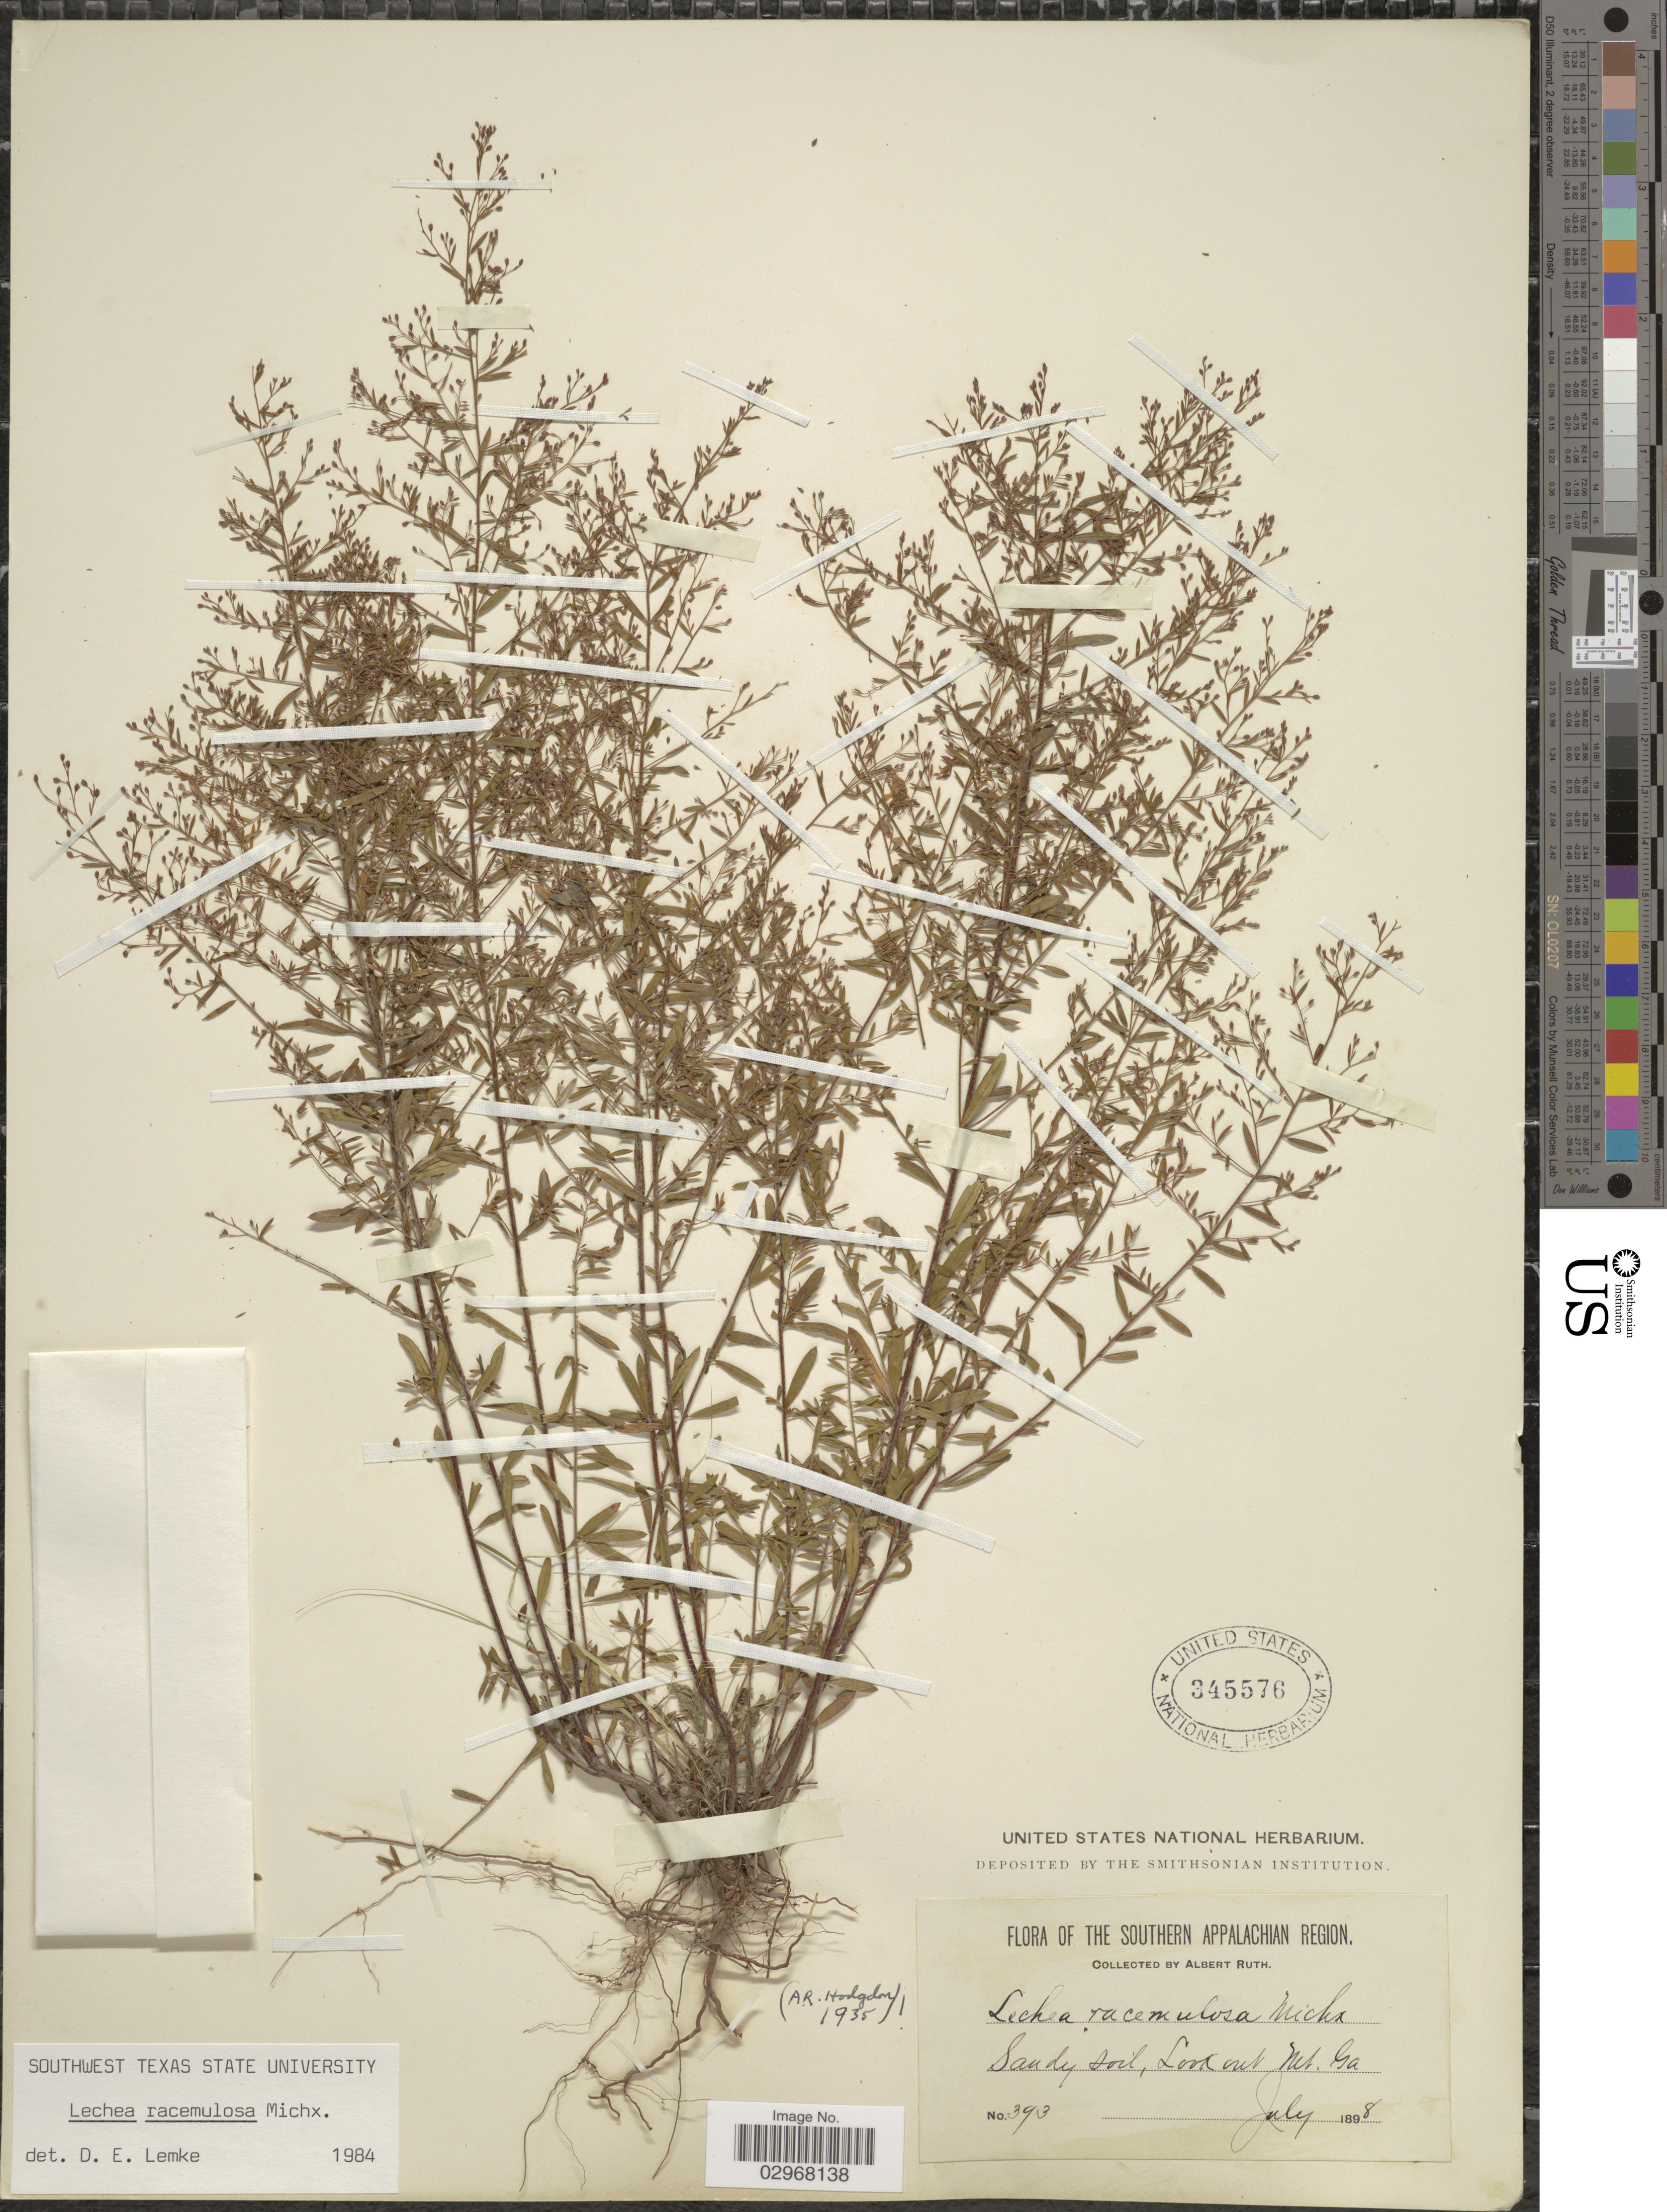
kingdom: Plantae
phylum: Tracheophyta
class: Magnoliopsida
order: Malvales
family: Cistaceae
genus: Lechea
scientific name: Lechea racemulosa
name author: Michx.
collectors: A. Ruth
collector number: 393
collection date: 1898-07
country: United States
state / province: Georgia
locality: Southern Appalachian Region. Lookout Mt. Ga.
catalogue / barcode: US 345576